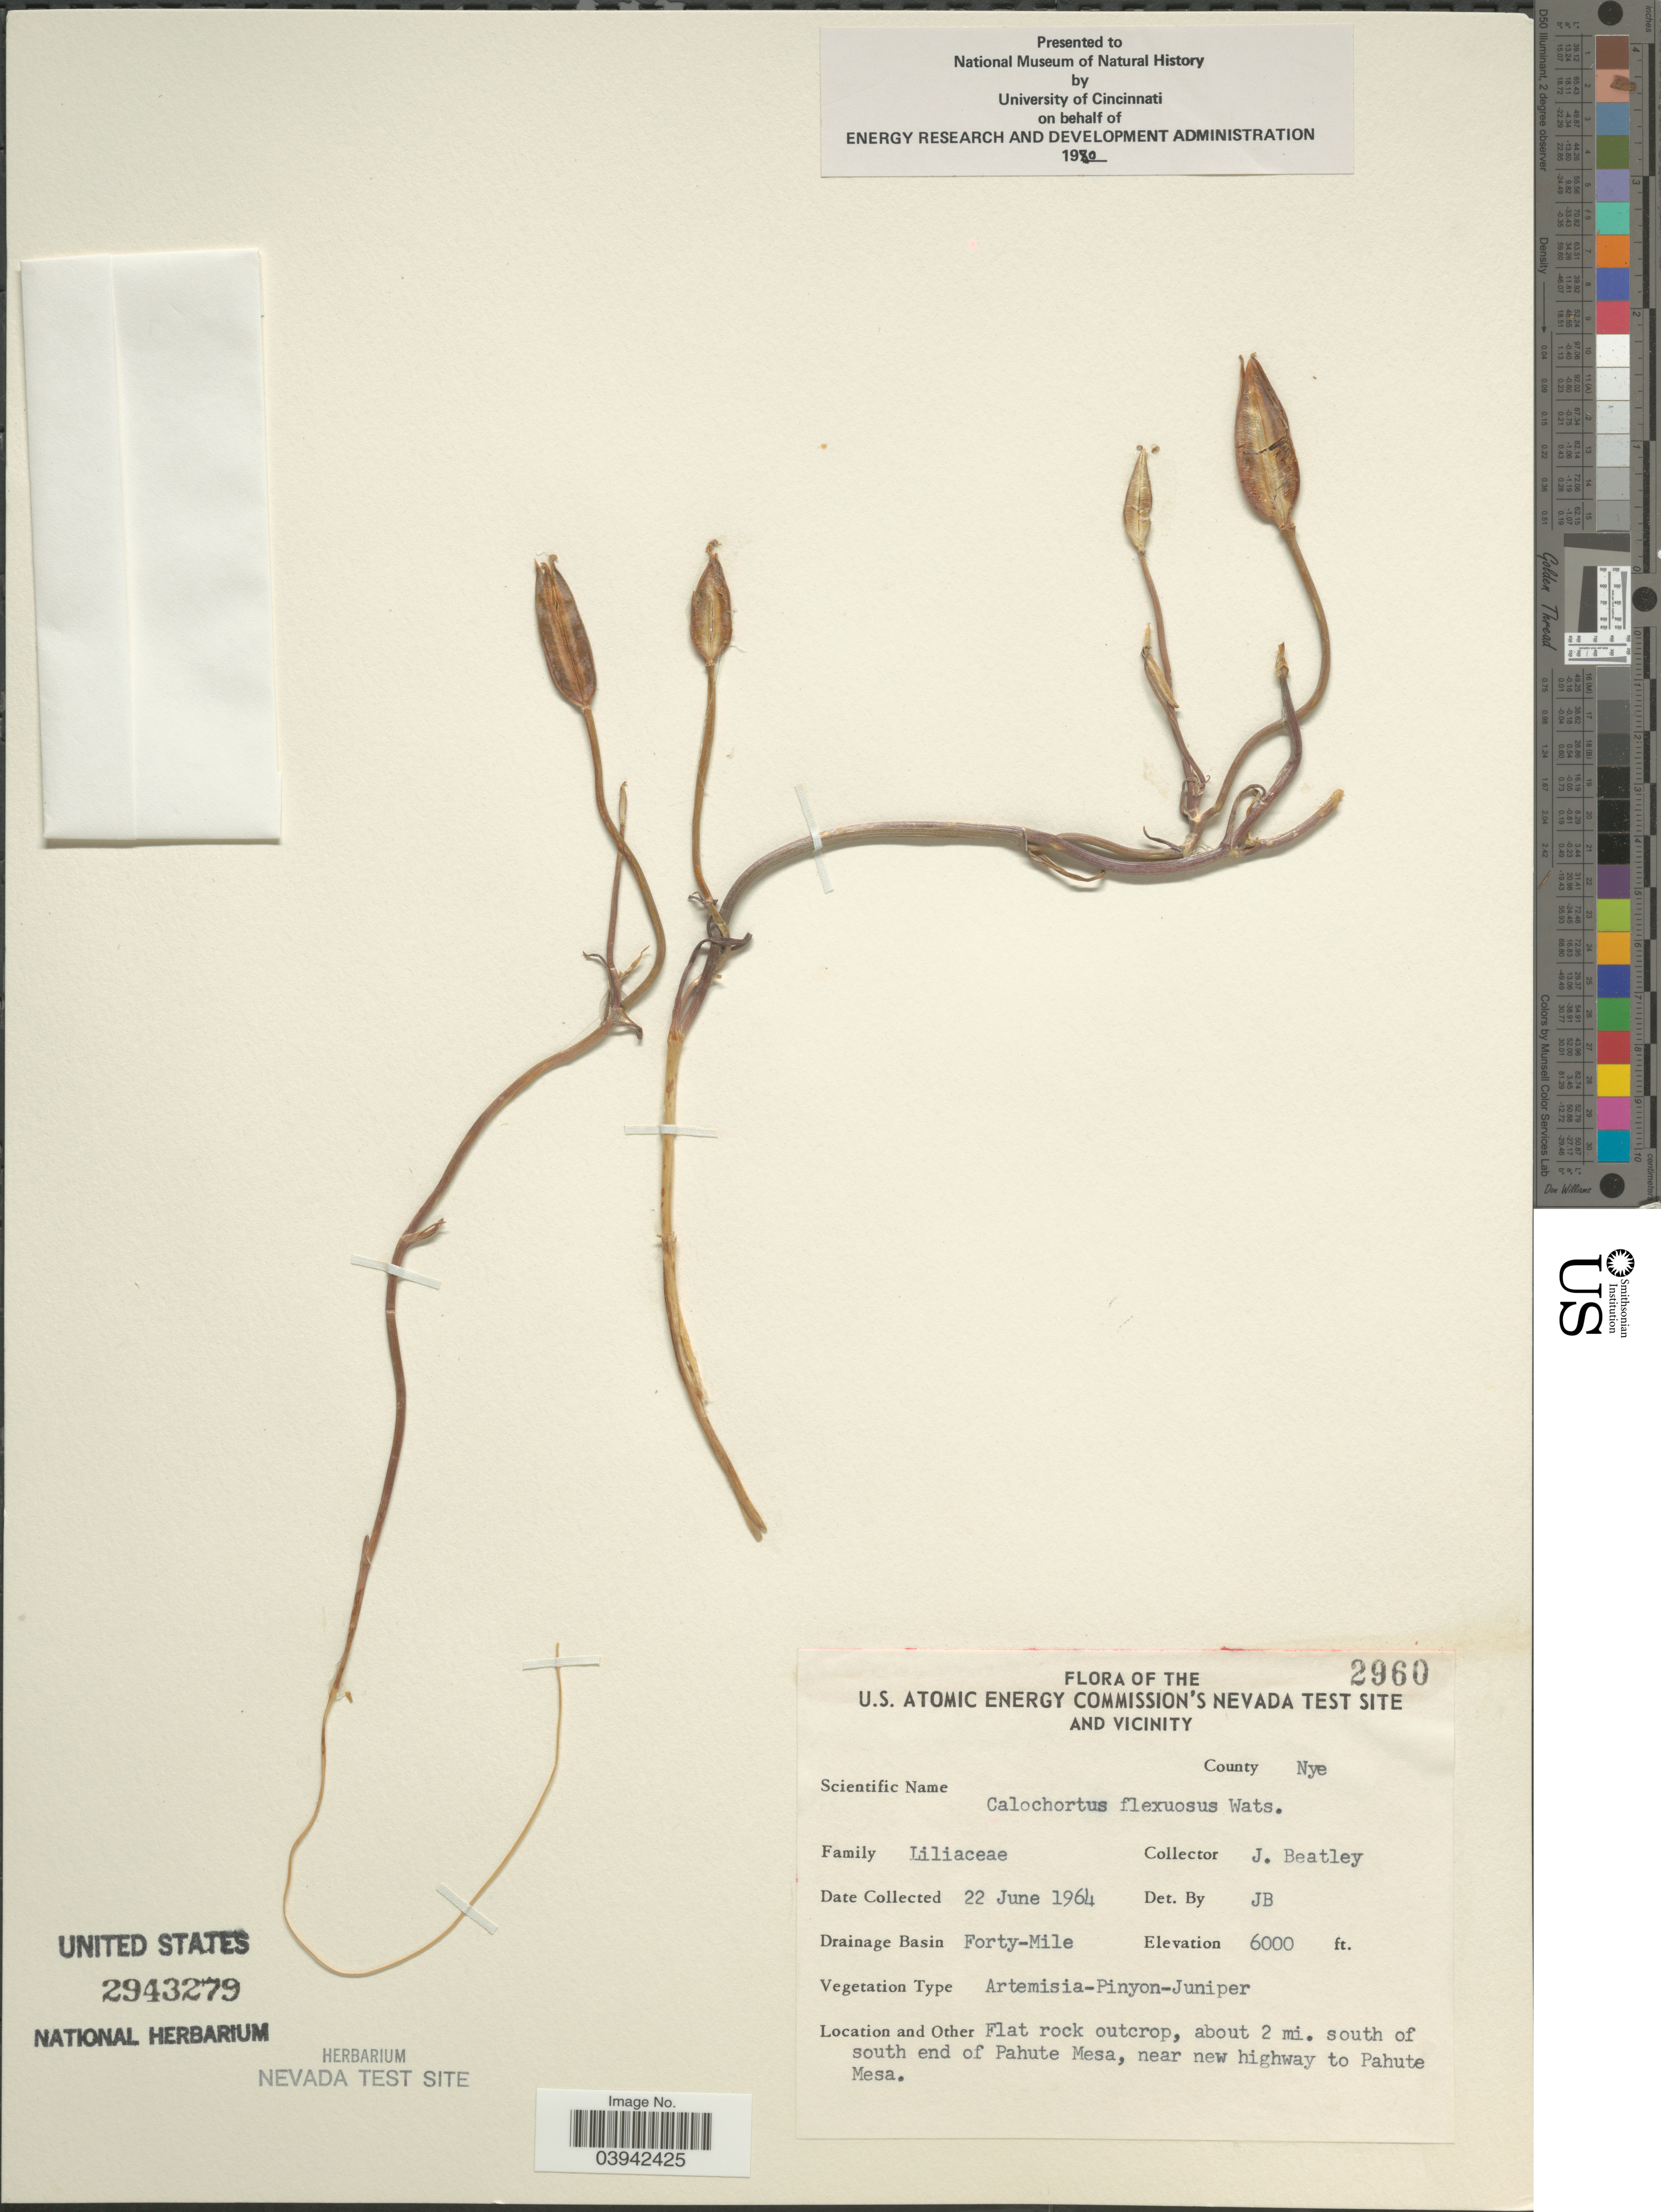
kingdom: Plantae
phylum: Tracheophyta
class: Liliopsida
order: Liliales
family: Liliaceae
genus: Calochortus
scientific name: Calochortus flexuosus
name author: S. Watson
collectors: J. C. Beatley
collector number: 2960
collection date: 1964-06-22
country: United States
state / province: Nevada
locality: The U.S. Atomic Energy Commission's Nevada Test Site and Vicinity. County Nye. Drainage Basin Forty-Mile. Flat rock outcrop, about 2 mi. south of south end of Pahute Mesa, near new highway to Pahute Mesa.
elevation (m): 1829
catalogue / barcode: US 2943279